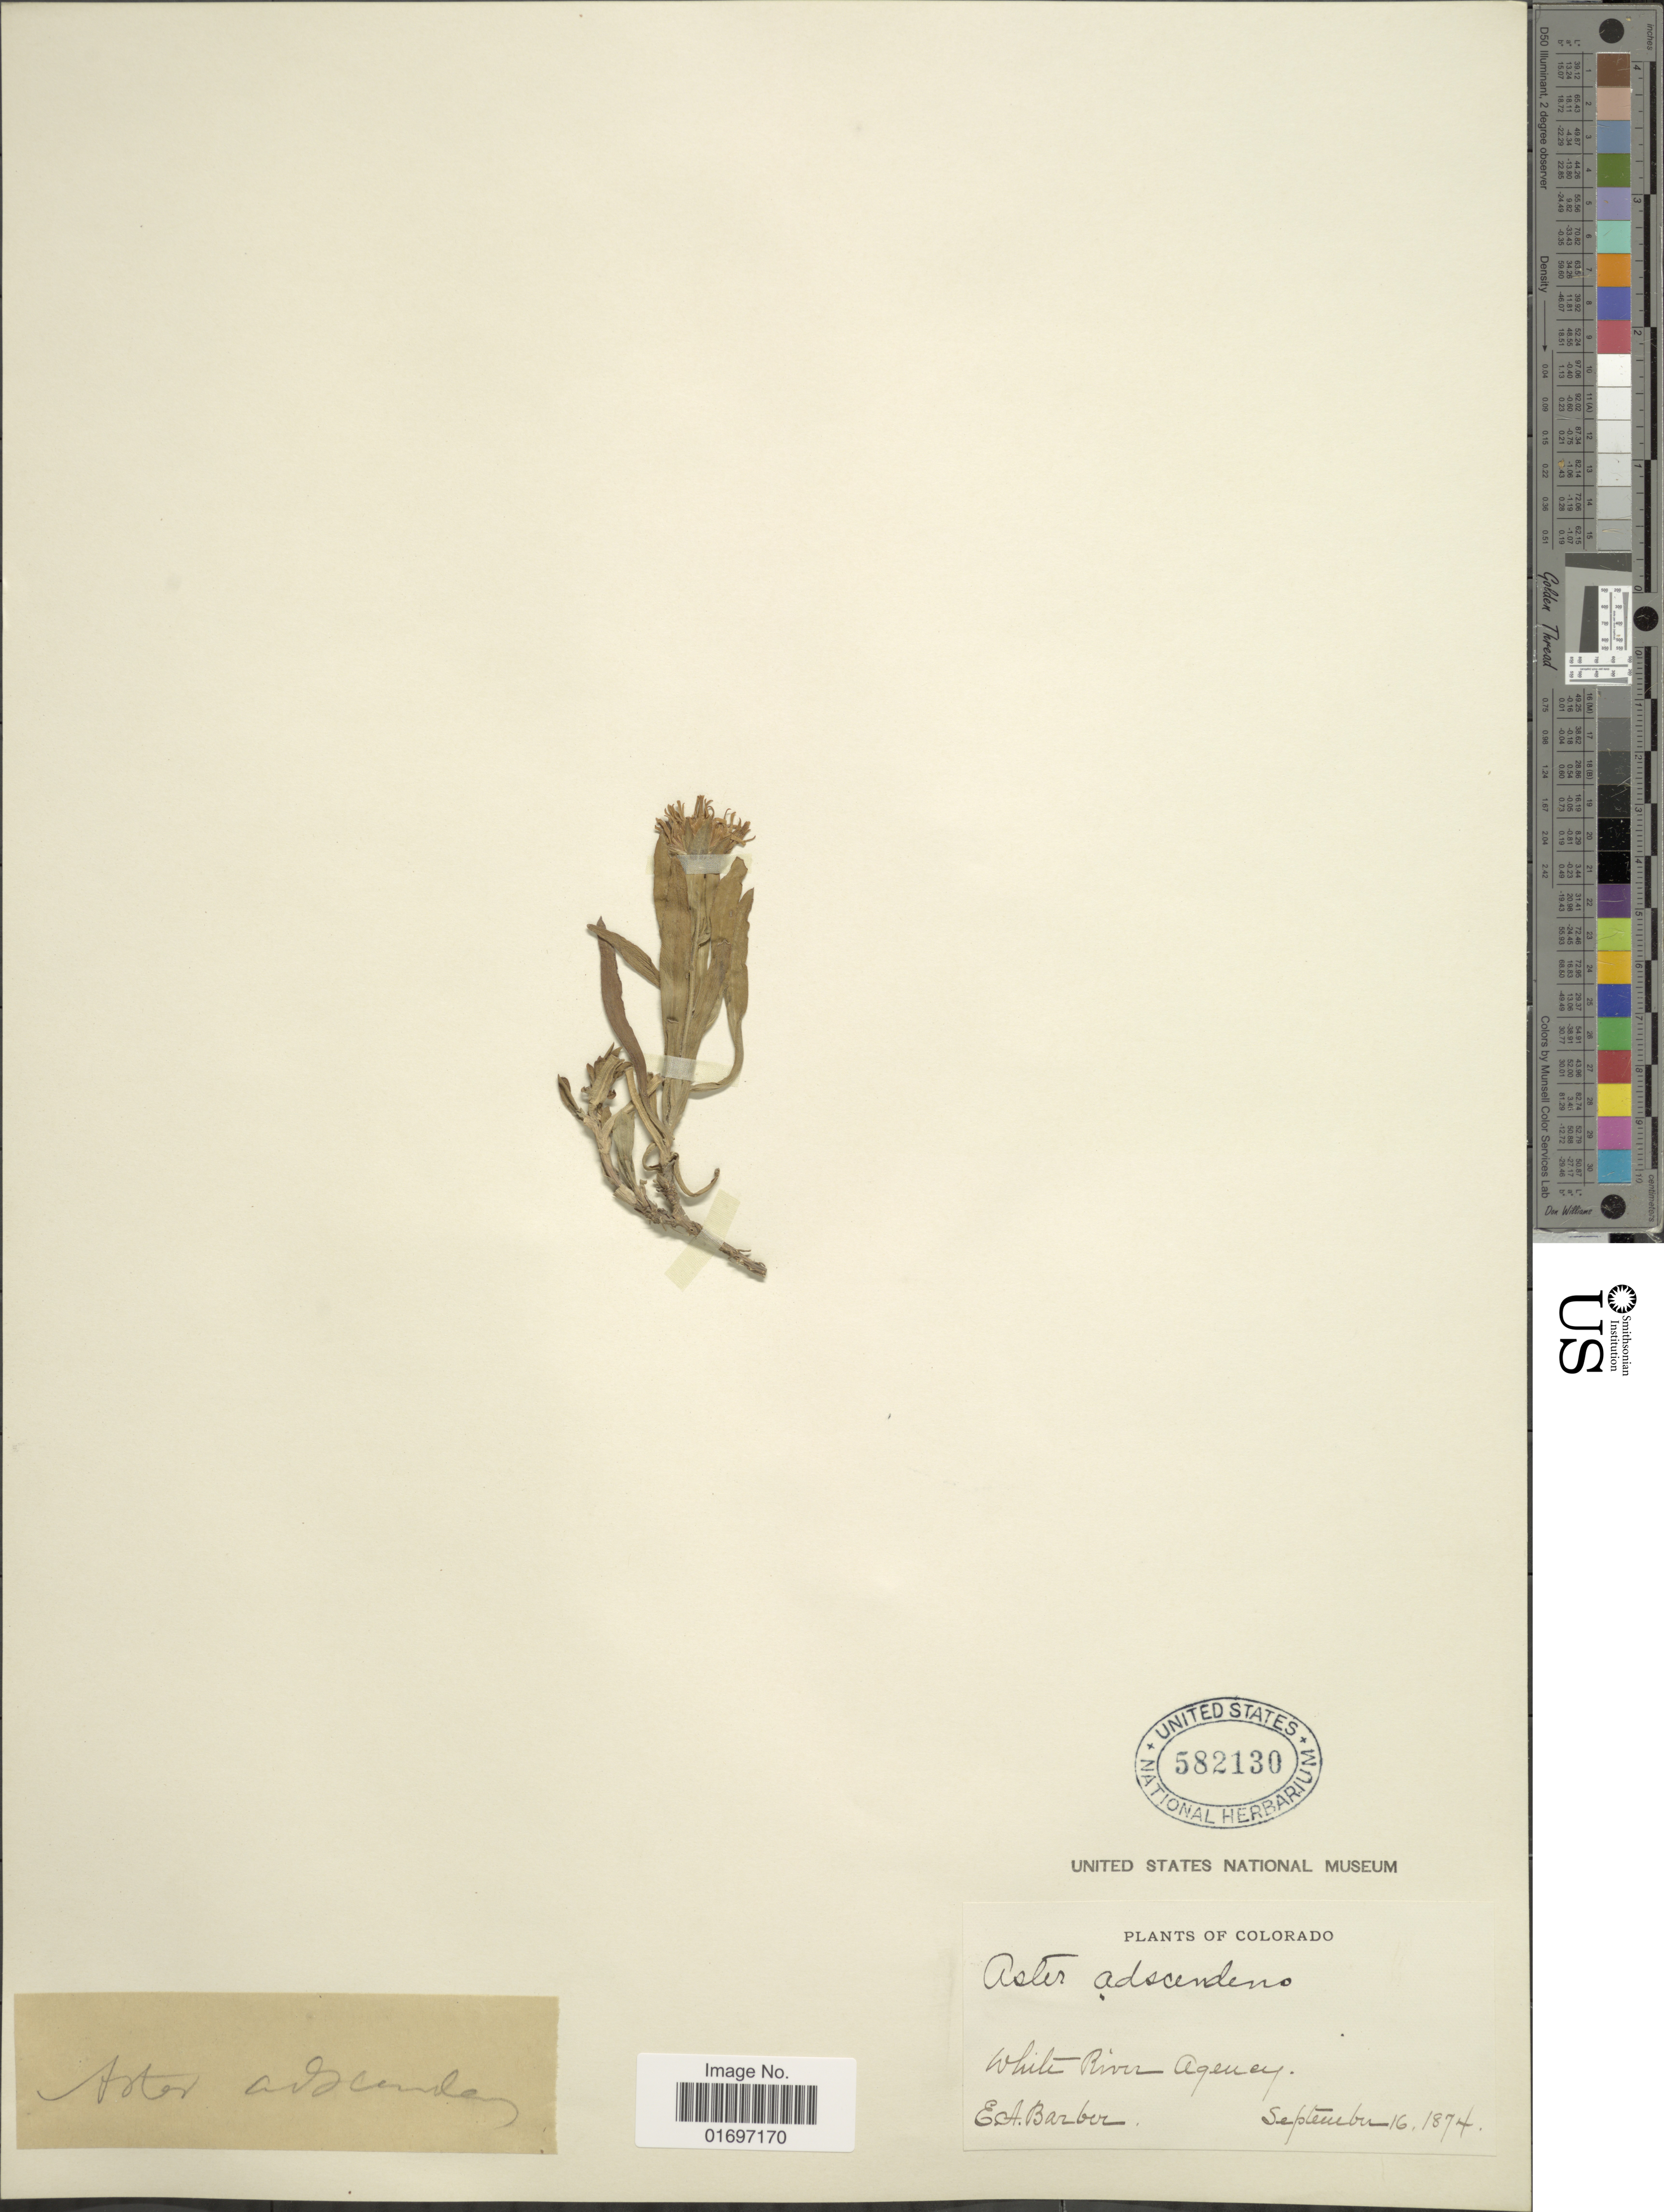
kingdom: Plantae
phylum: Tracheophyta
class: Magnoliopsida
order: Asterales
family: Asteraceae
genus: Symphyotrichum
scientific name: Symphyotrichum ascendens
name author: (Lindl.) G.L. Nesom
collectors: E. Barber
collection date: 1874-09-16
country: United States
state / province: Colorado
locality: Colorado. White River Agency.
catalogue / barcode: US 582130